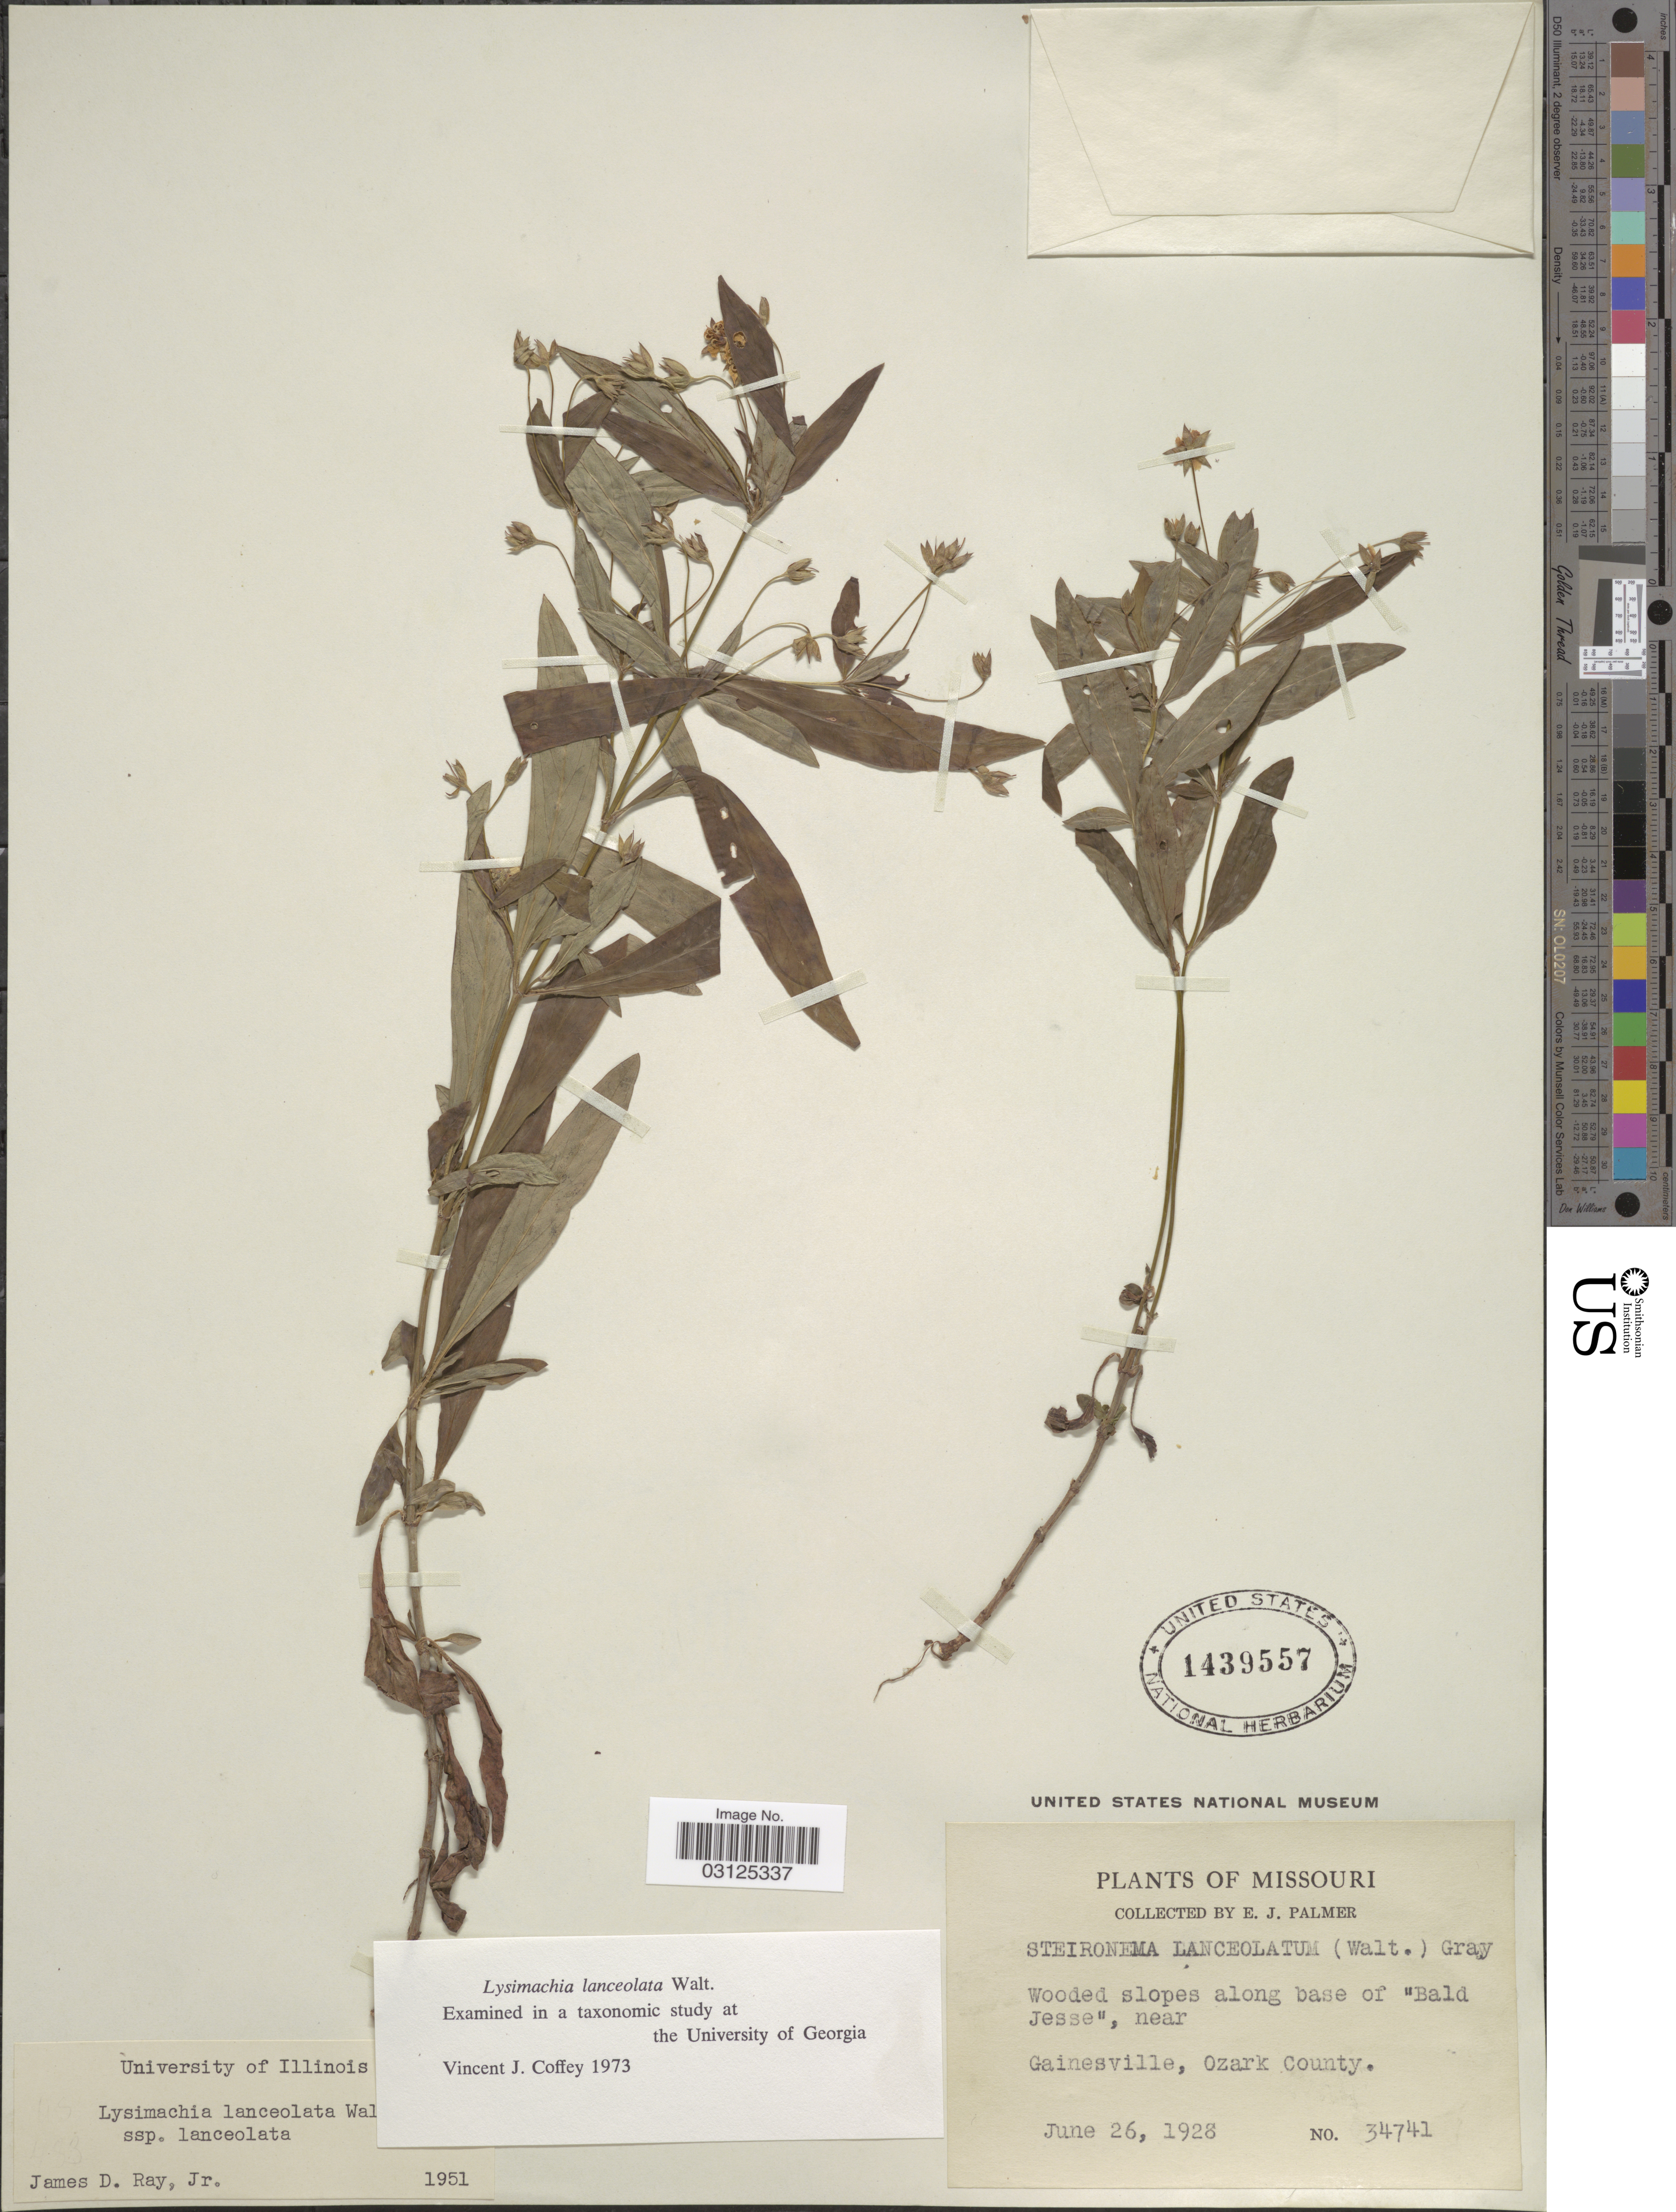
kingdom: Plantae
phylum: Tracheophyta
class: Magnoliopsida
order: Ericales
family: Primulaceae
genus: Steironema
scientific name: Steironema lanceolatum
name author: (Walter) A. Gray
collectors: E. J. Palmer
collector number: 34741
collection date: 1928-06-26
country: United States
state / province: Missouri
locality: Wooded slopes along base of 'Bald Jesse', near Gainesville, Ozark County.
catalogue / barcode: US 1439557